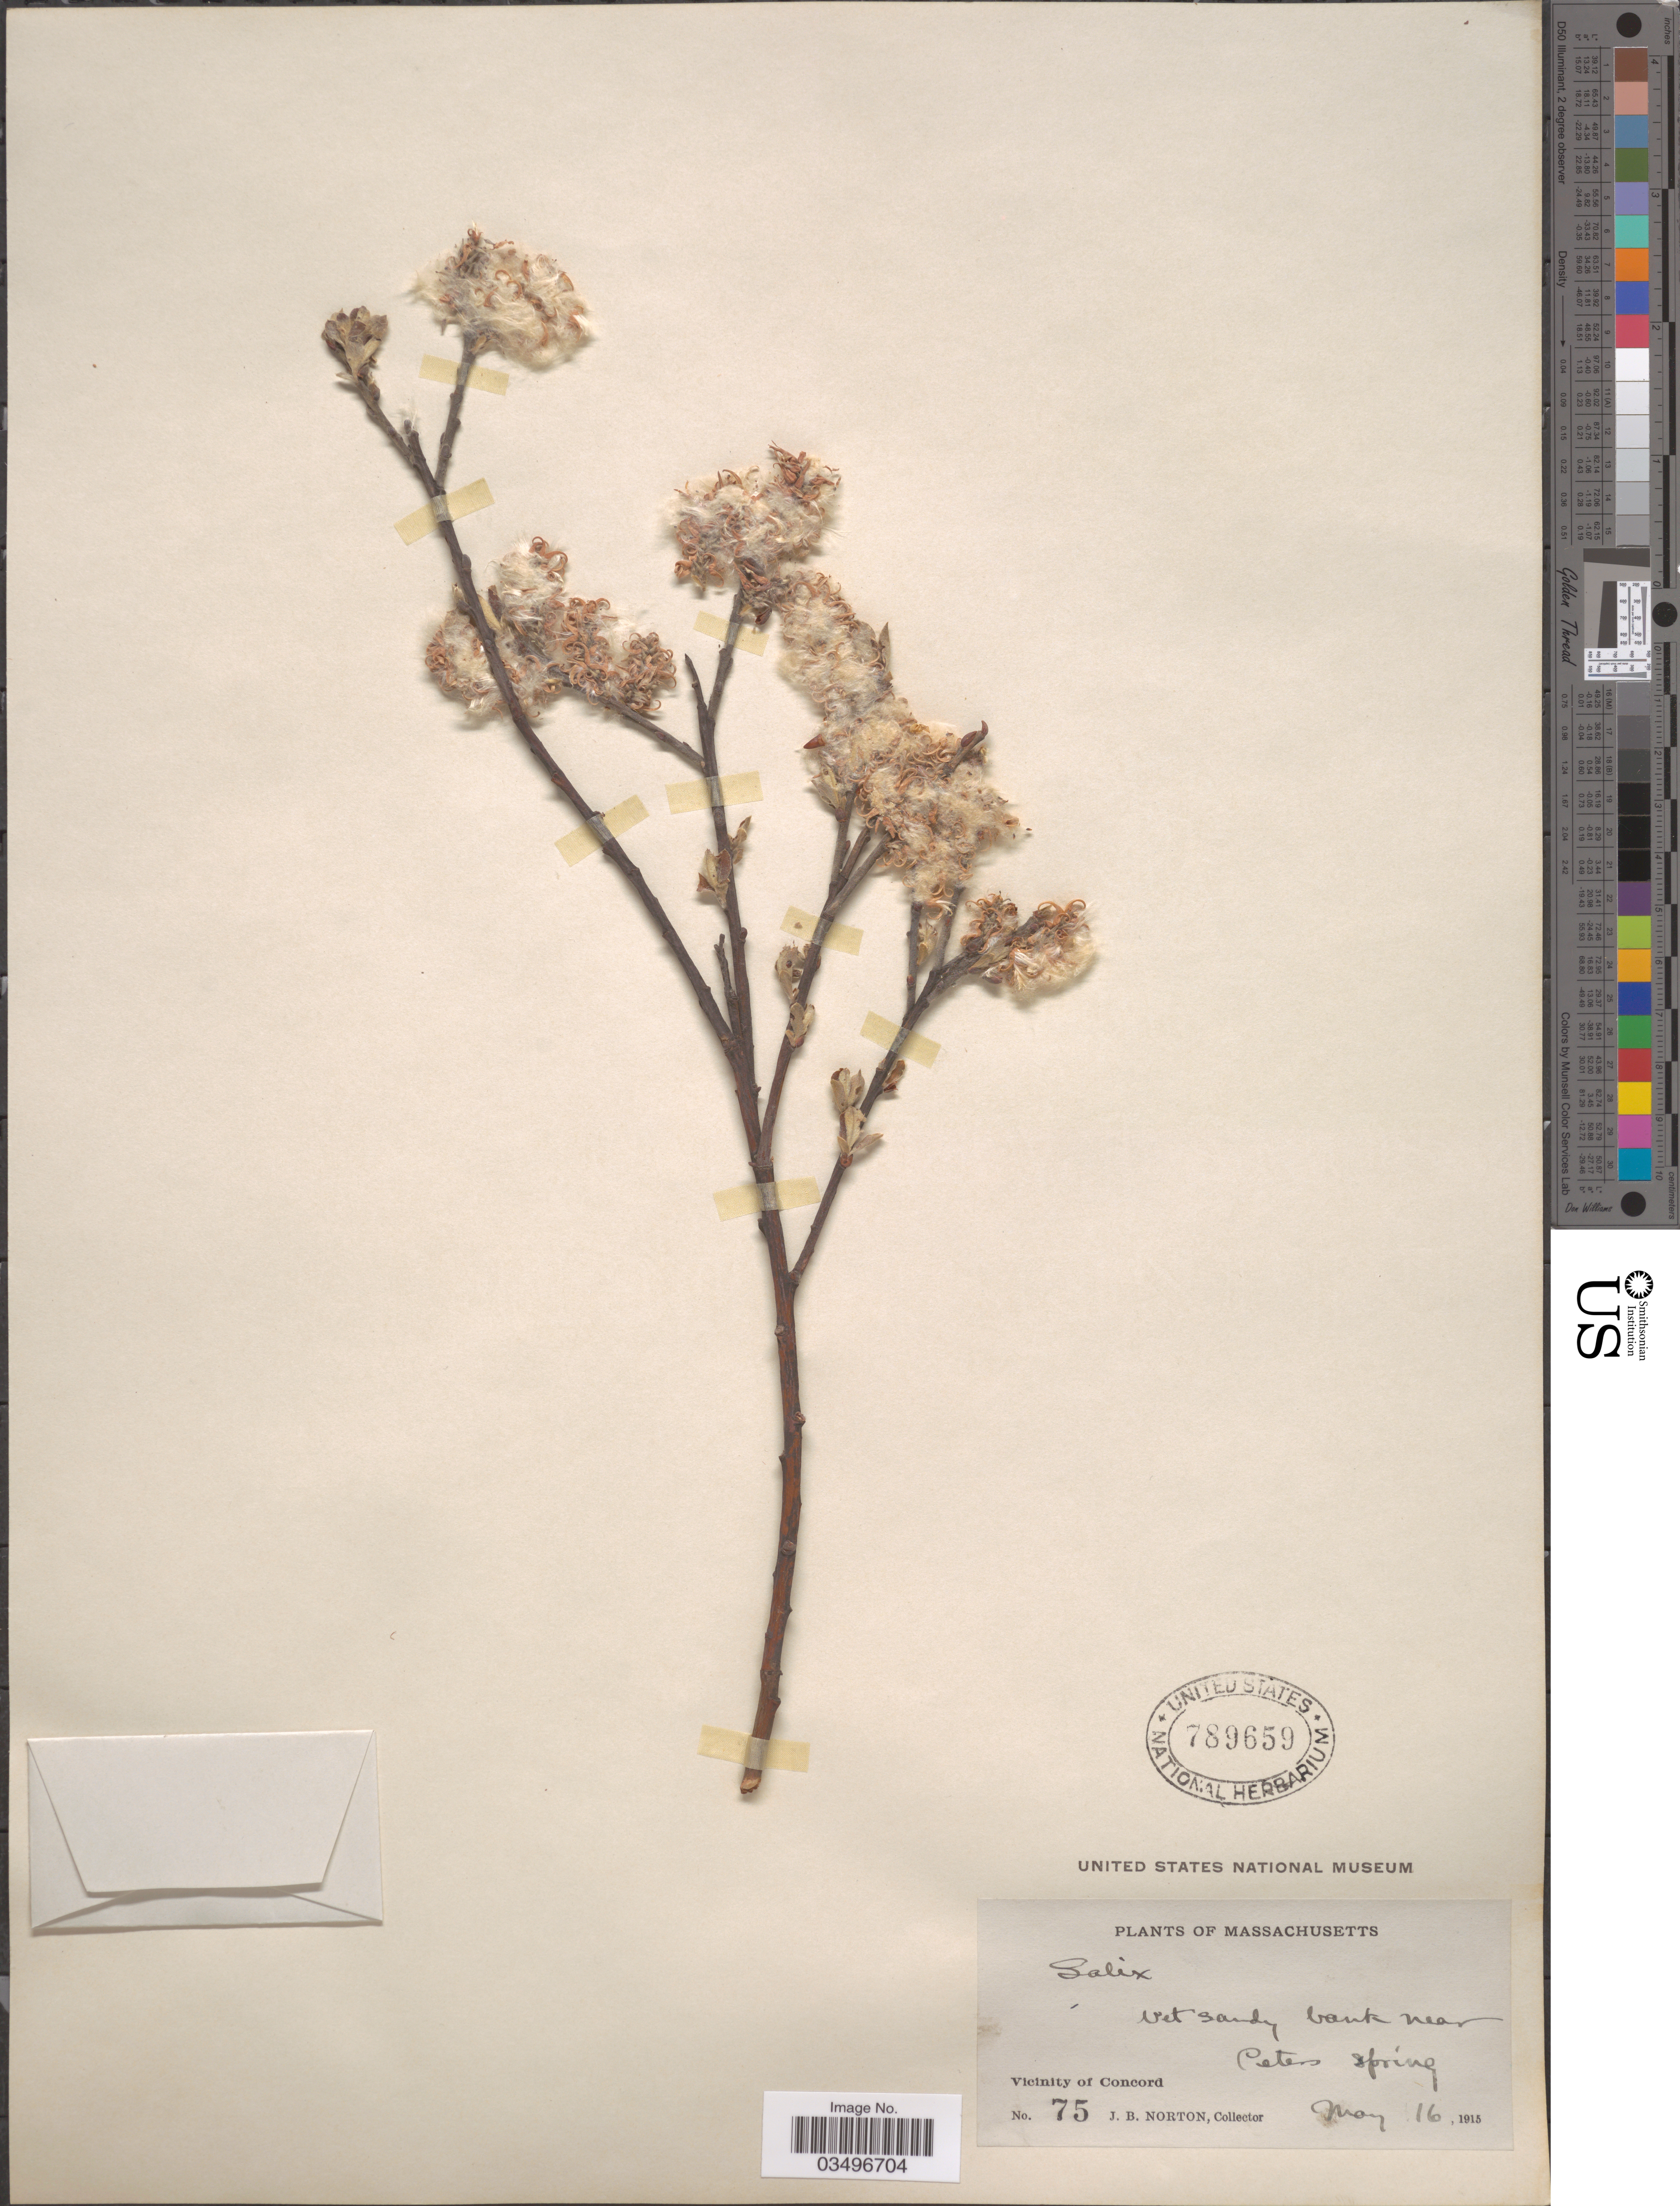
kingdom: Plantae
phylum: Tracheophyta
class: Magnoliopsida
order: Malpighiales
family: Salicaceae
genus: Salix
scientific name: Salix discolor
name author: Muhl.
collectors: J. B. Norton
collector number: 75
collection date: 1915-05-16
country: United States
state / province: Massachusetts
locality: West sandy bank near Peters Spring. Vicinity of Concord.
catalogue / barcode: US 789659